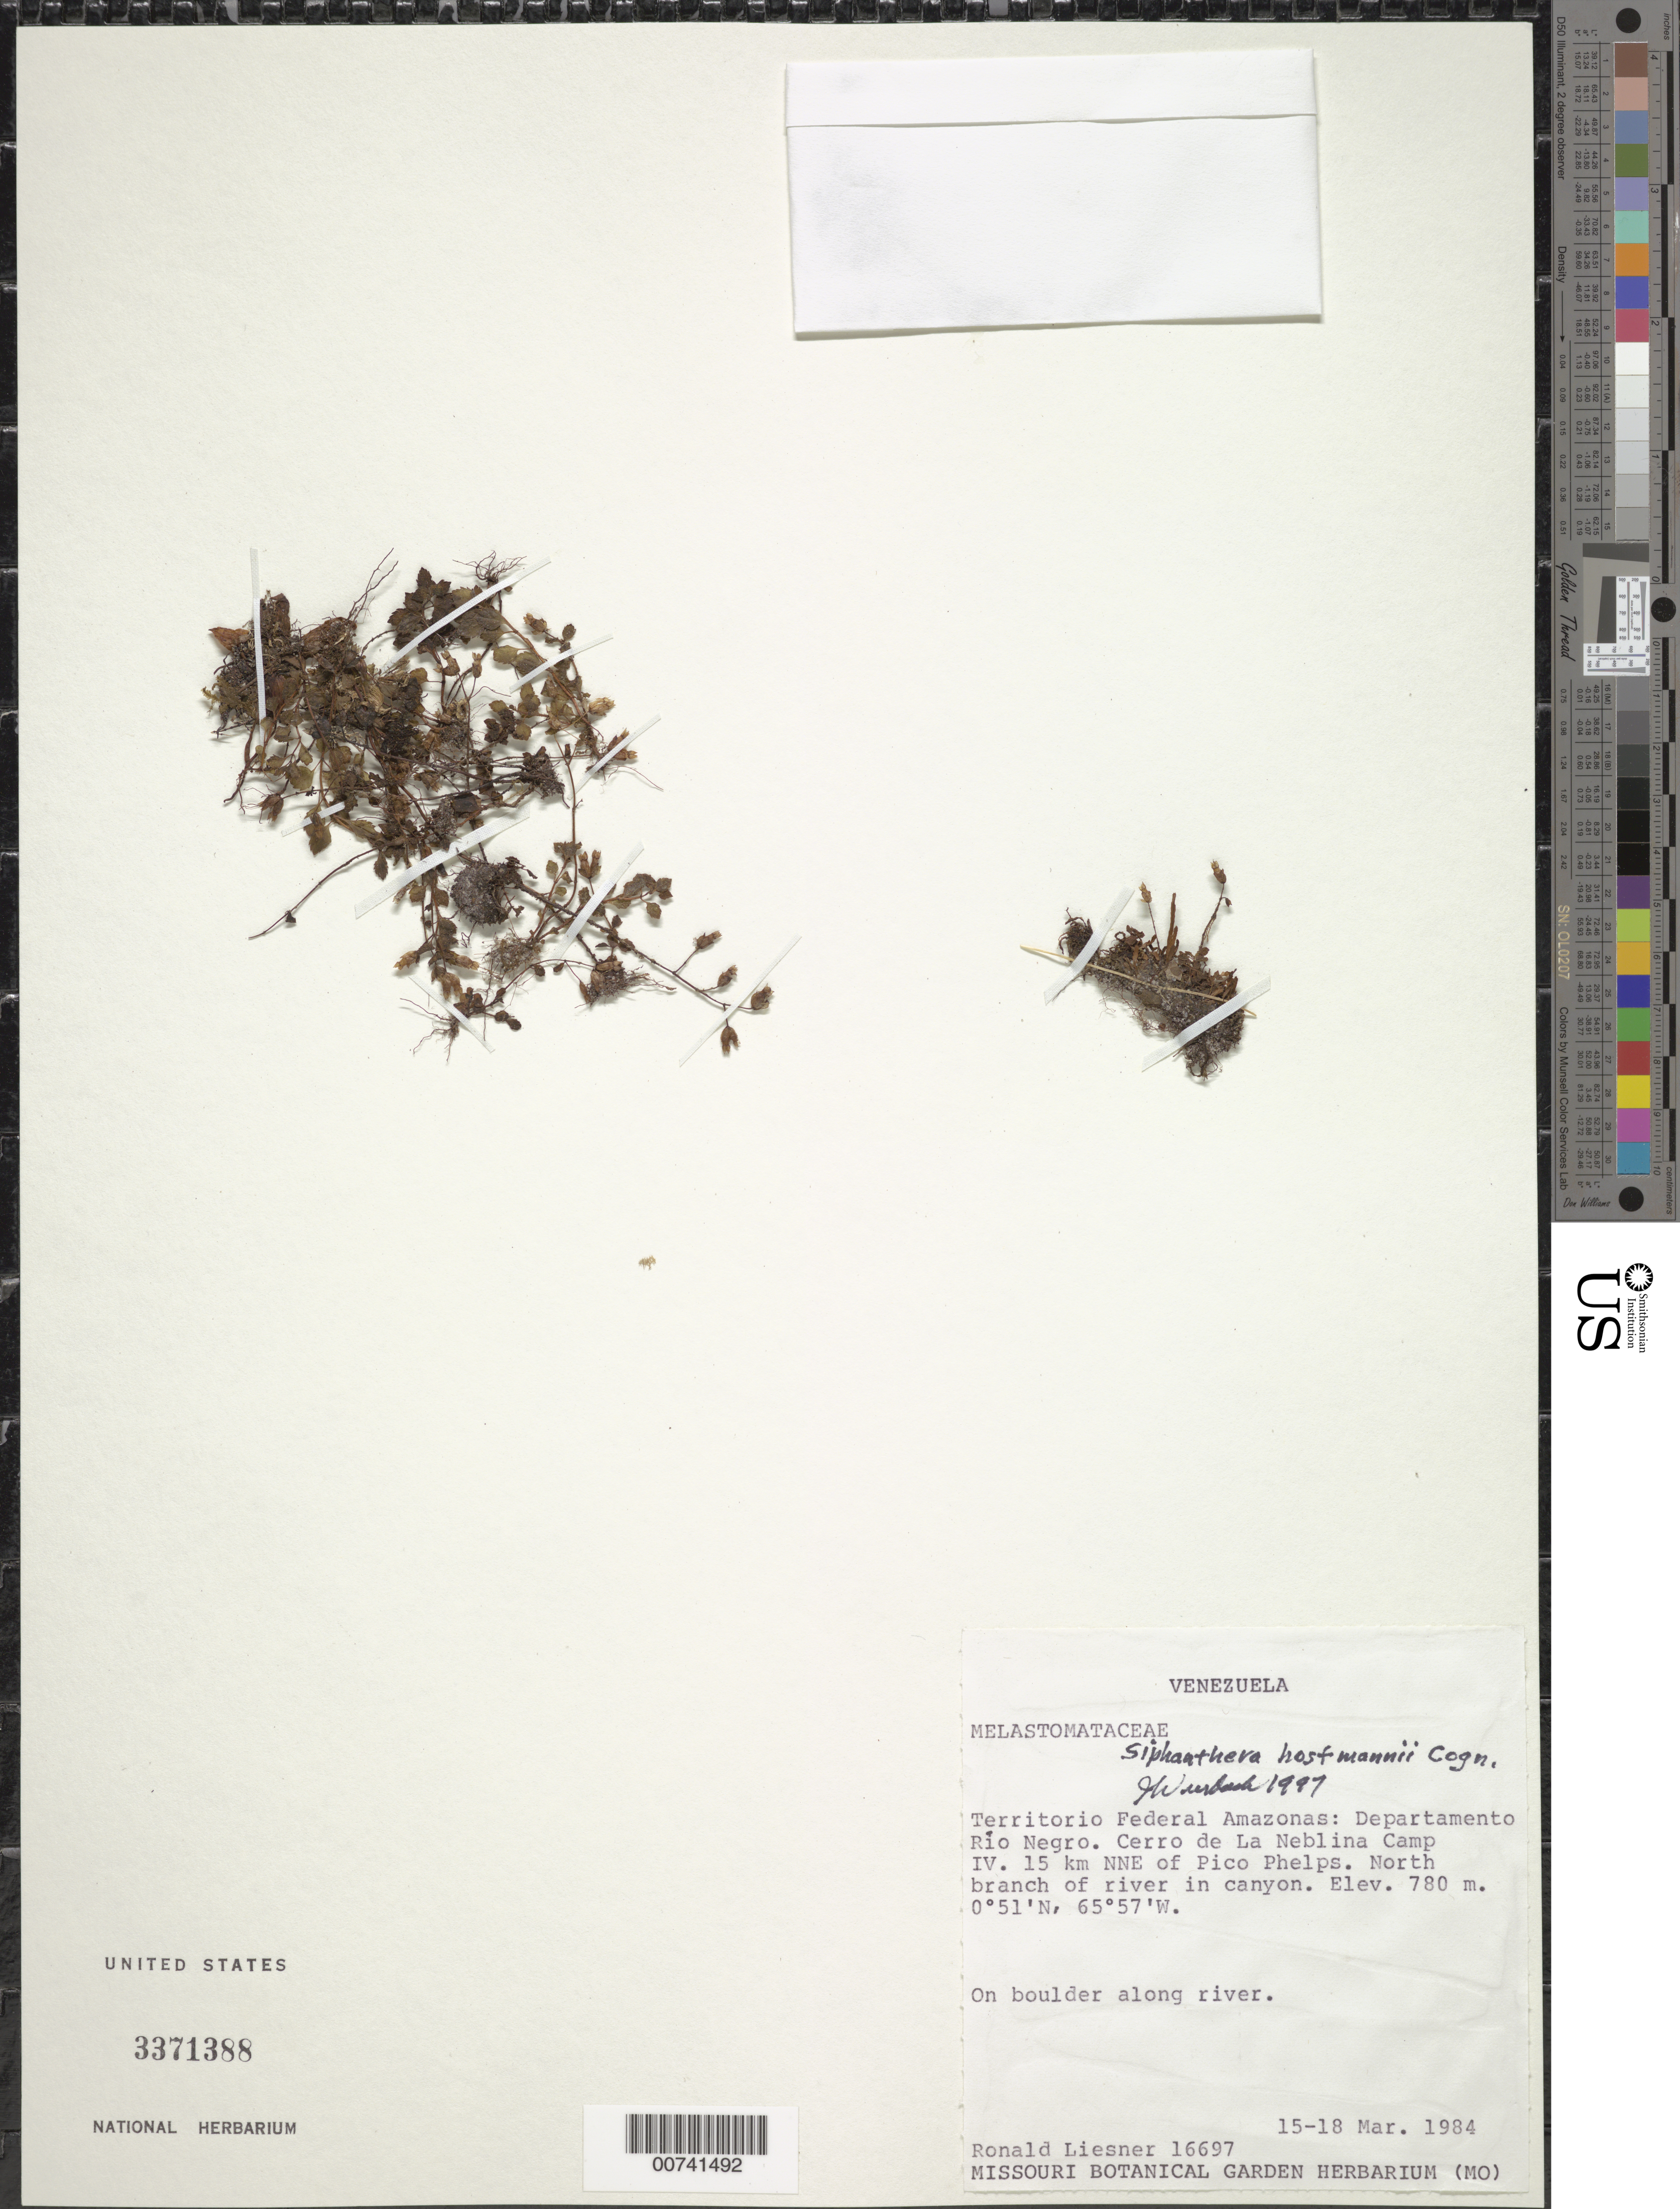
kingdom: Plantae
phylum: Tracheophyta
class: Magnoliopsida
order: Myrtales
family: Melastomataceae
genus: Siphanthera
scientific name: Siphanthera hostmannii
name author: Cogn.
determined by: Wurdack, John J., (US), US (UNITED STATES)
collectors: R. L. Liesner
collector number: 16697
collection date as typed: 15-Mar-84 to 18-Mar-84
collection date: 1984-03-15/1984-03-18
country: Venezuela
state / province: Amazonas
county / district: Río Negro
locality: Cerro de La Neblina Camp IV, 15 km NNE of Pico Phelps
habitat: Boulder along river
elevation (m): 780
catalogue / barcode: US 3371388